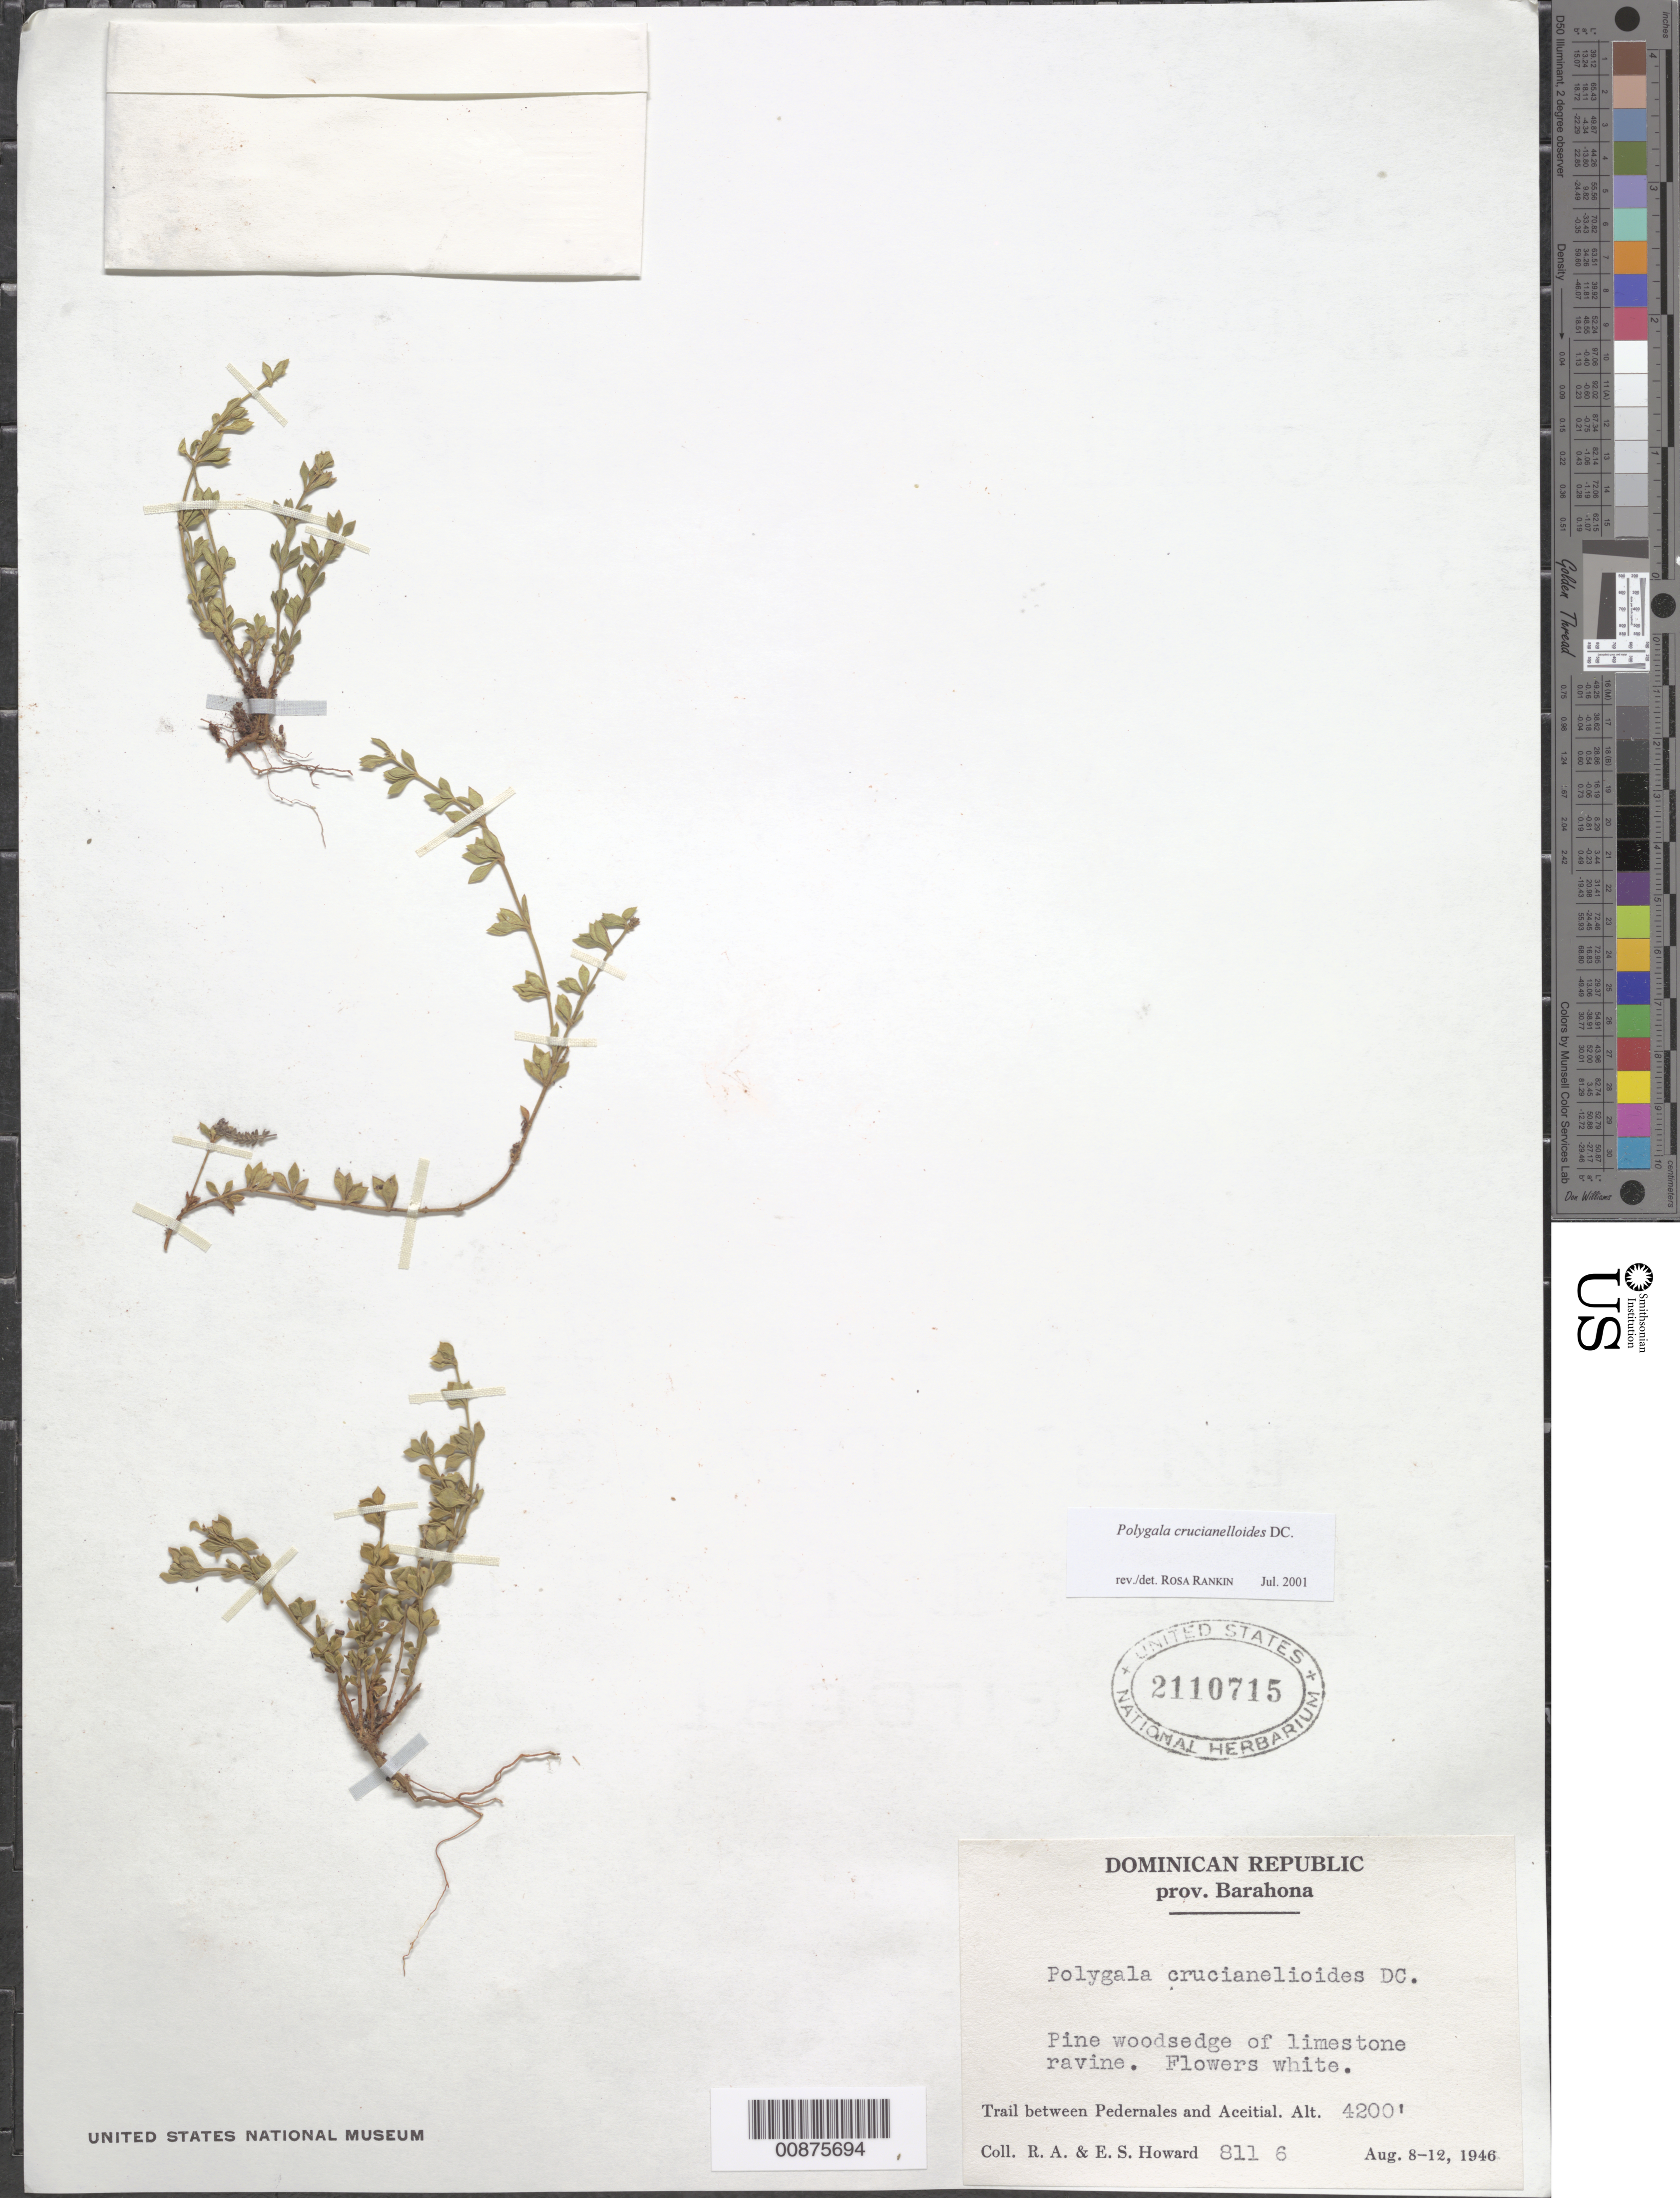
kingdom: Plantae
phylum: Tracheophyta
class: Magnoliopsida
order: Fabales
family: Polygalaceae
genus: Polygala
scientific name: Polygala crucianelloides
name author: DC.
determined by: Rankin Rodriguez, Rosa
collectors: R. A. Howard & E. S. Howard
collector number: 8116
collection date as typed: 08 Aug 1946 to 12 Aug 1946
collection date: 1946-08-08/1946-08-12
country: Dominican Republic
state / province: Barahona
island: Hispaniola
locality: Trail between Pedernales and Aceitial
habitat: Pine woods edge of limestone ravine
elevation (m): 1280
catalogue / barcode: US 2110715